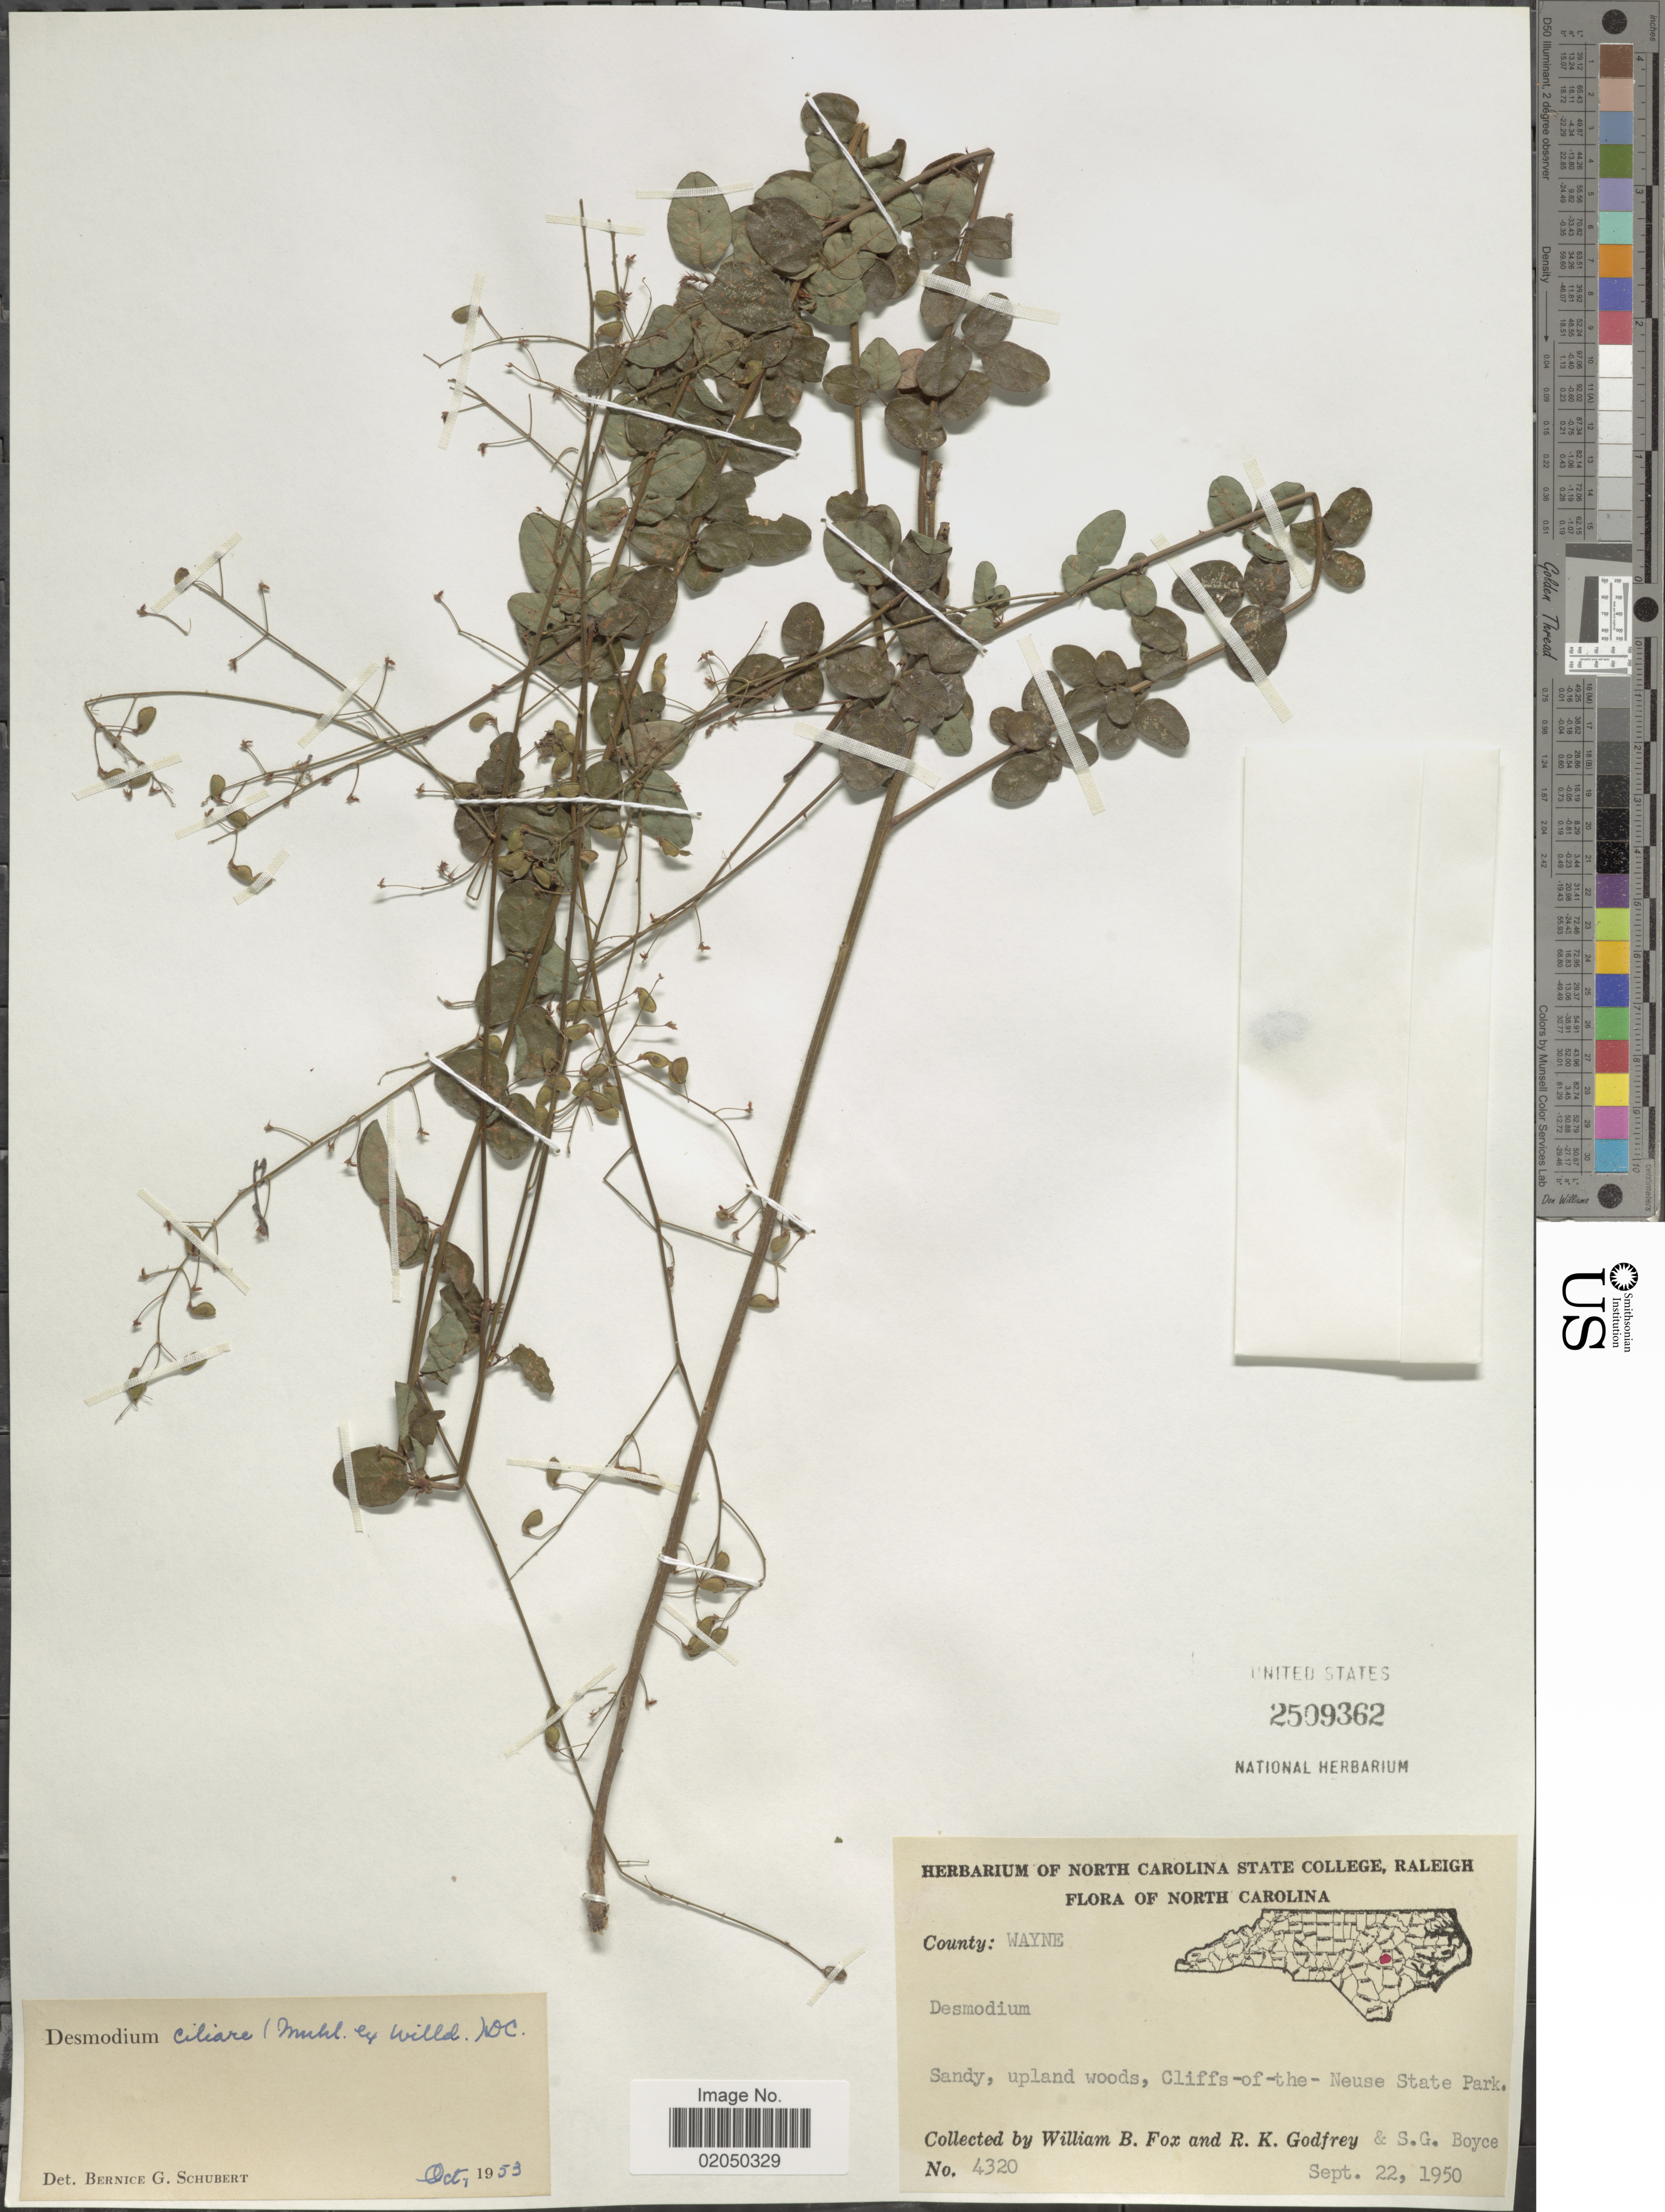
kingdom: Plantae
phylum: Tracheophyta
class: Magnoliopsida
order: Fabales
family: Fabaceae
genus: Desmodium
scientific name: Desmodium ciliare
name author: (Muhl. ex Willd.) DC.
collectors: W. B. Fox & R. K. Godfrey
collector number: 4320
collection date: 1950-09-22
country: United States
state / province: North Carolina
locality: Cliffs of the Neuse State Park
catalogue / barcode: US 2509362